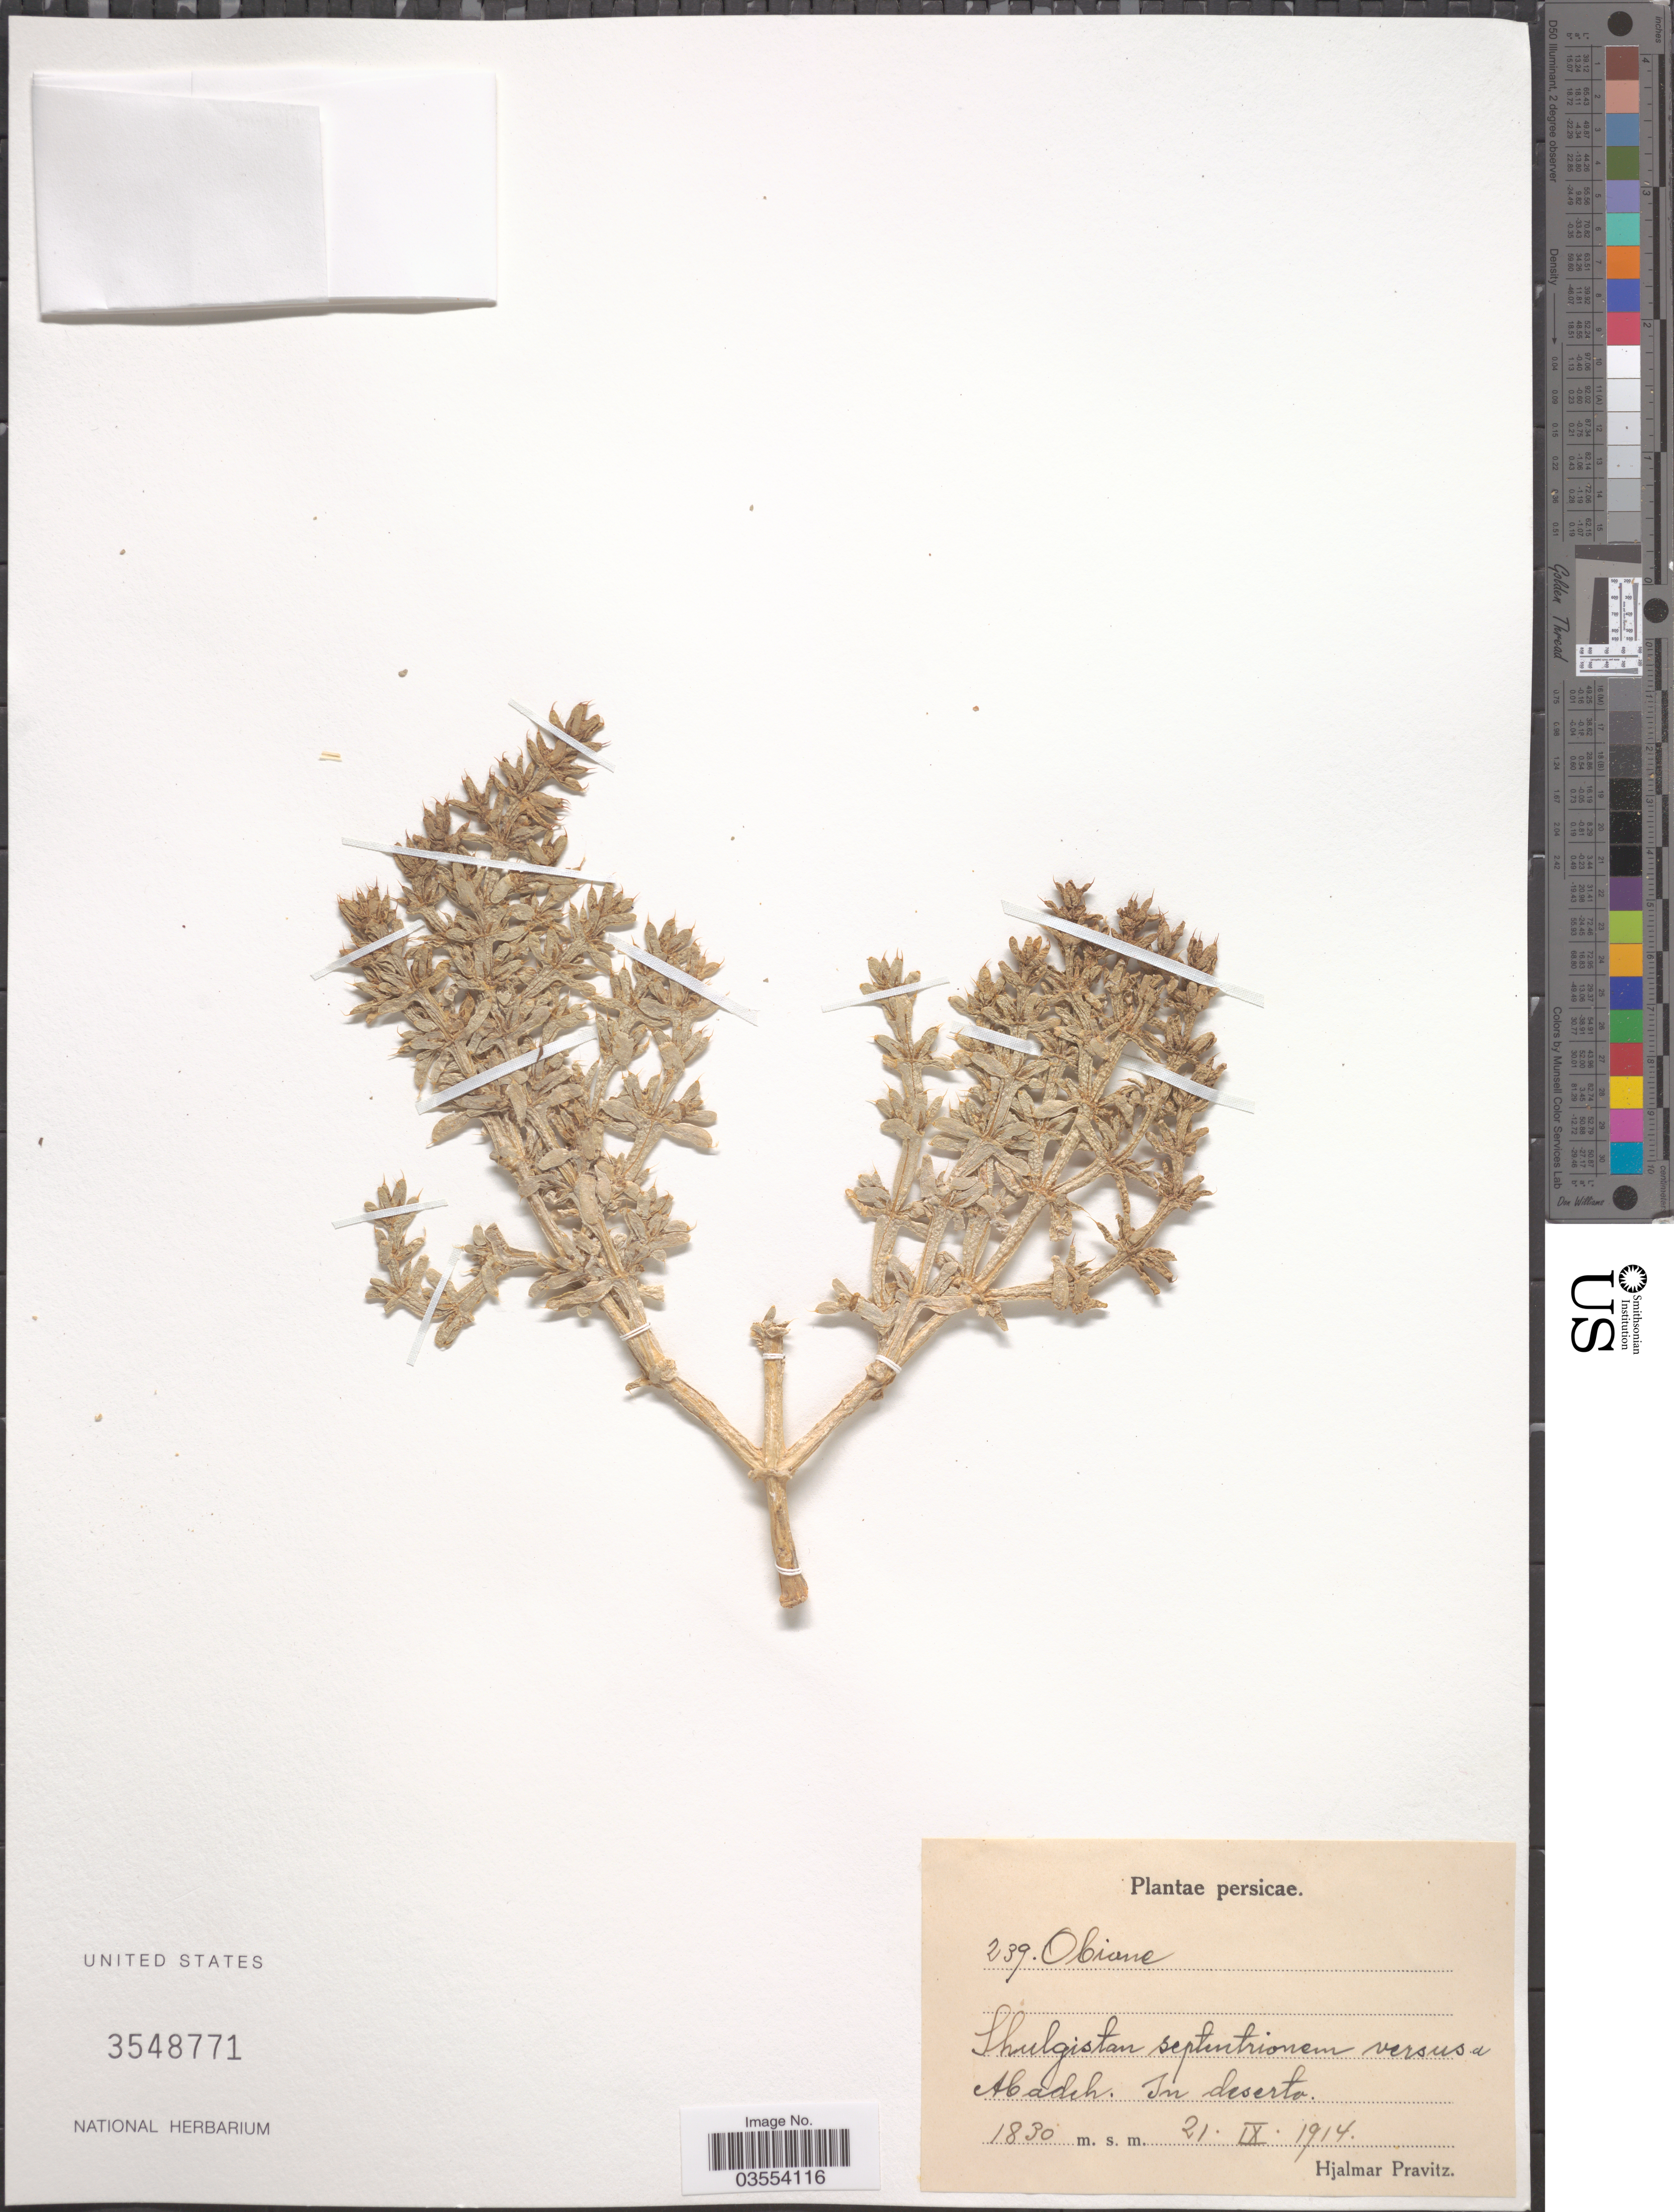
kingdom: Plantae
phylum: Tracheophyta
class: Magnoliopsida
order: Caryophyllales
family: Amaranthaceae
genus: Atriplex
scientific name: Atriplex sp.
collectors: H. Pravitz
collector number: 239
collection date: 1914-09-21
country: Iran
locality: Persicæ. Shulgistan septentrionem versus a Abadih [interpreted]. In deserto.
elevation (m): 1830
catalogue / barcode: US 3548771